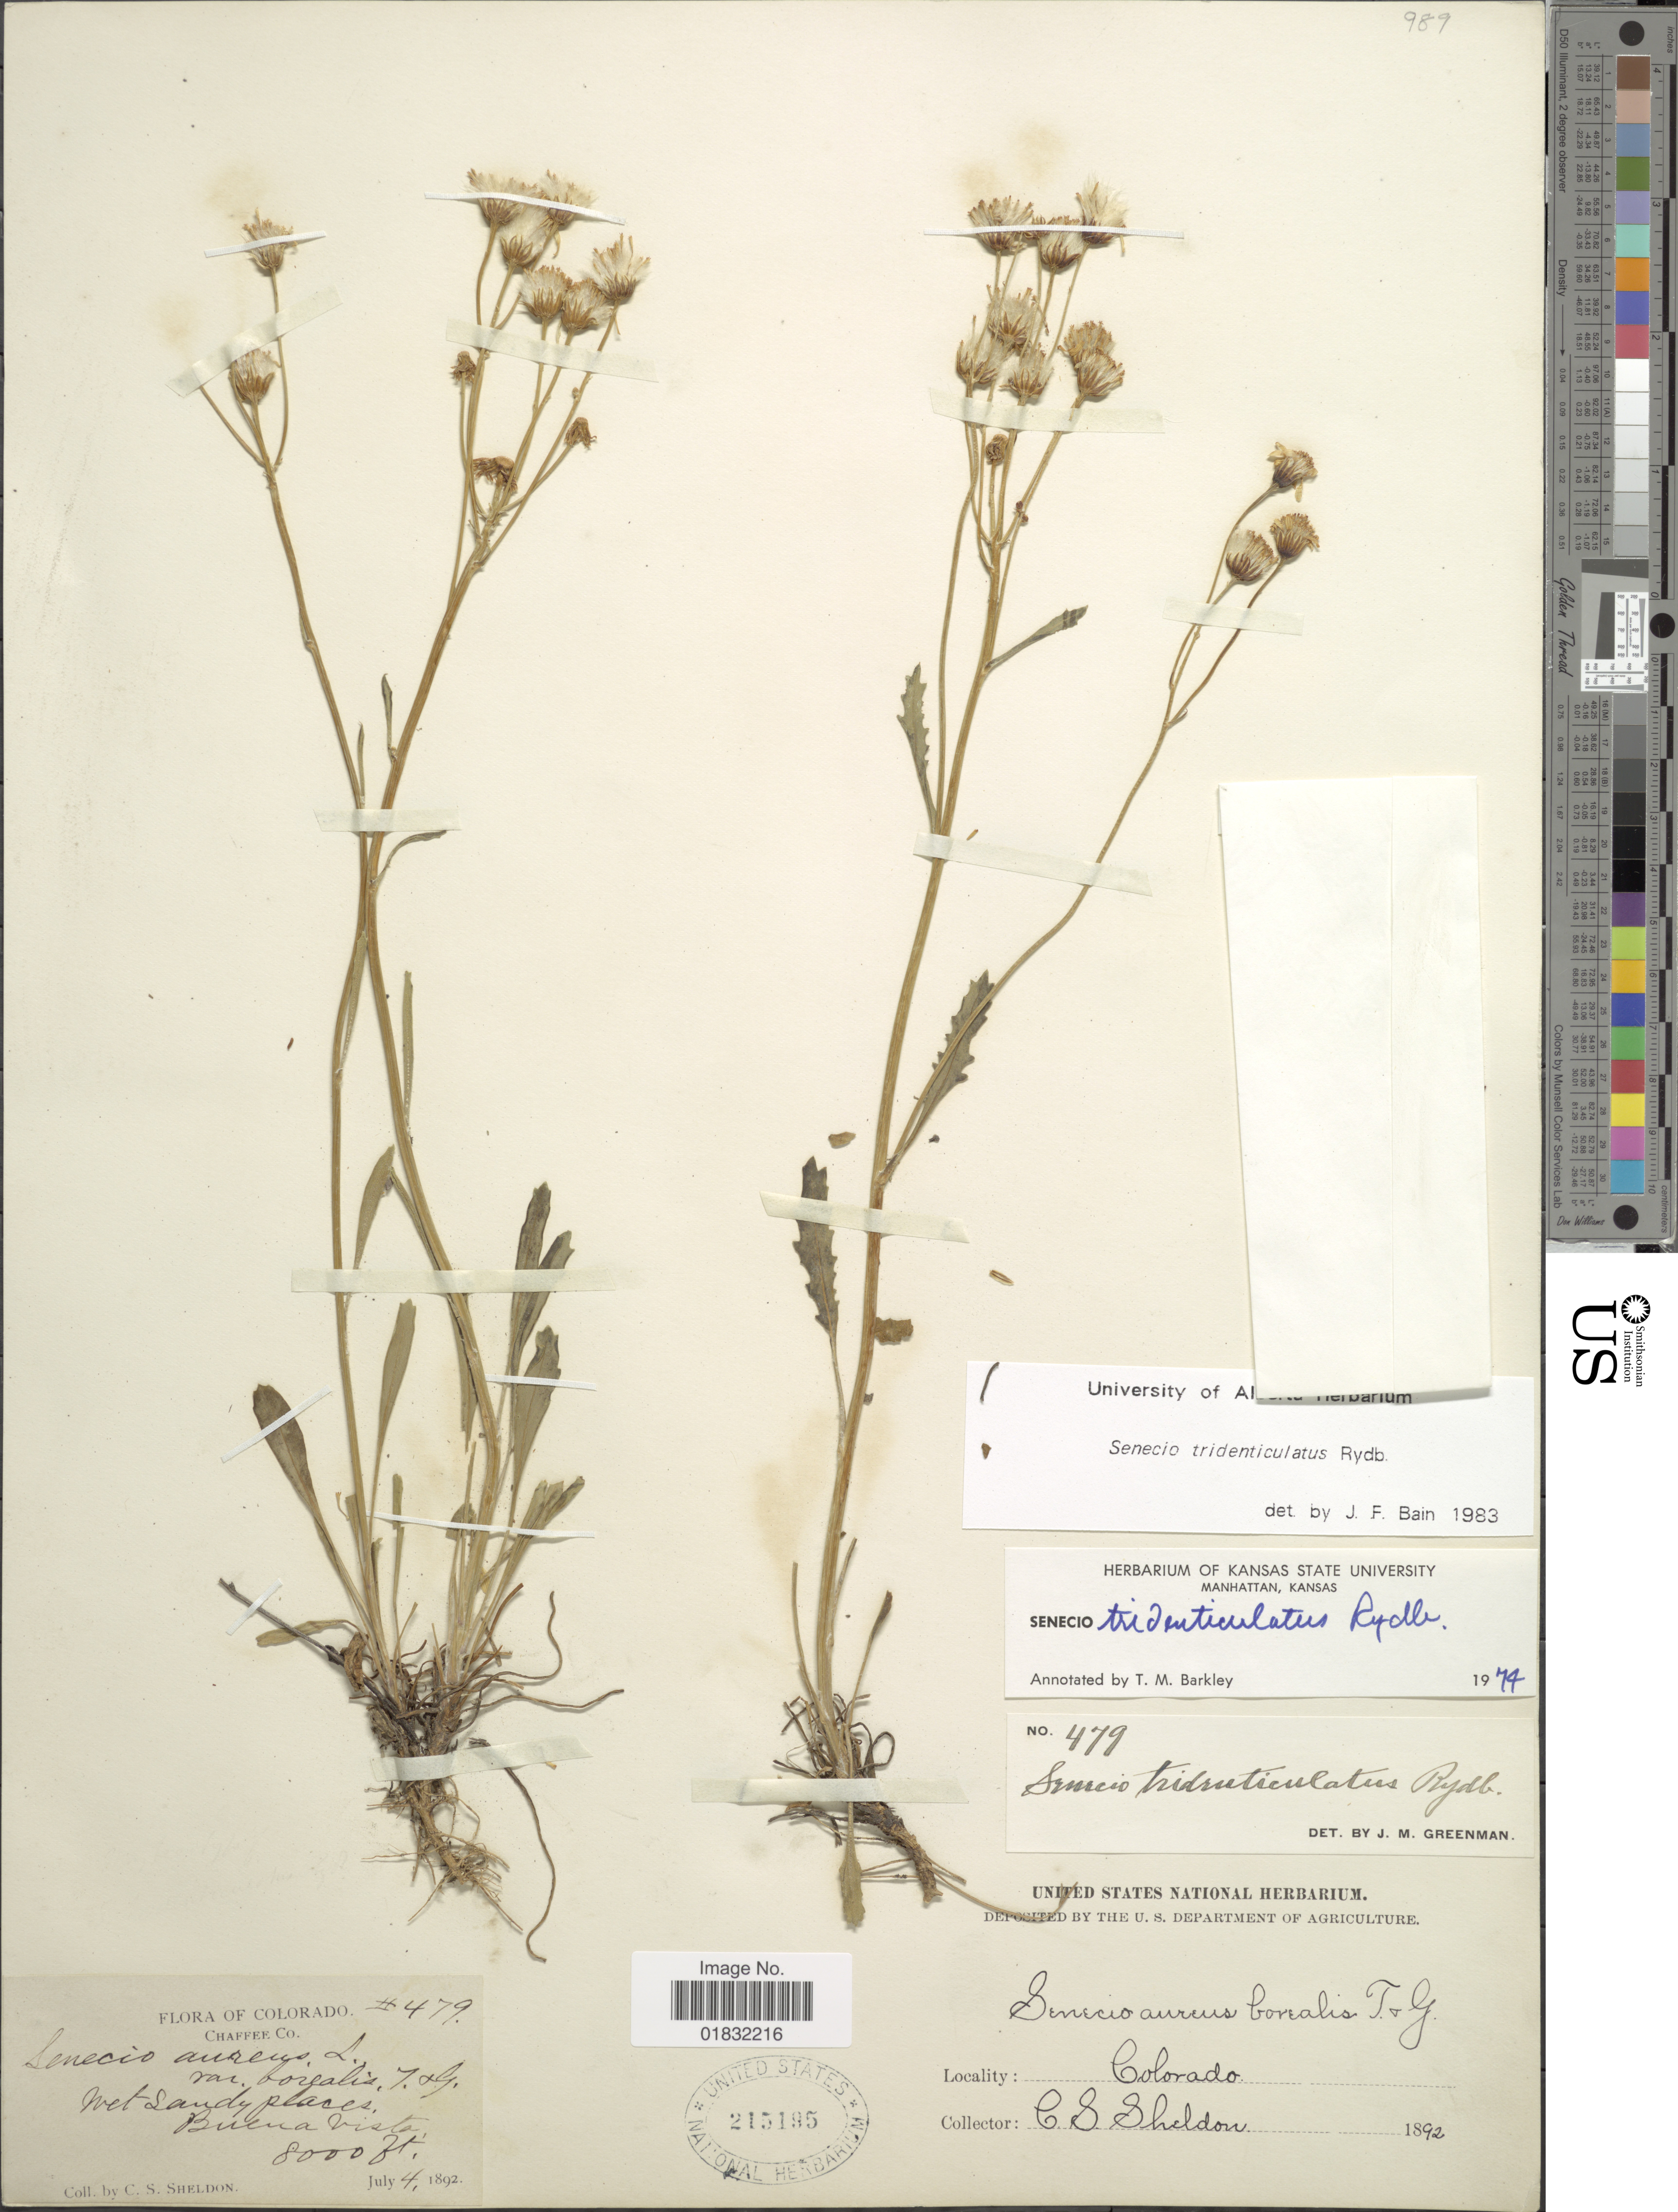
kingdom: Plantae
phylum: Tracheophyta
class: Magnoliopsida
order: Asterales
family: Asteraceae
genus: Packera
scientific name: Packera tridenticulata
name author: (Rydb.) W.A. Weber & Á. Löve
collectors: C. S. Sheldon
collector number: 479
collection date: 1892-07-04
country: United States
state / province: Colorado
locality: Chaffee Co, Wet sandy places, Buena Vista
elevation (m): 2438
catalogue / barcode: US 215195